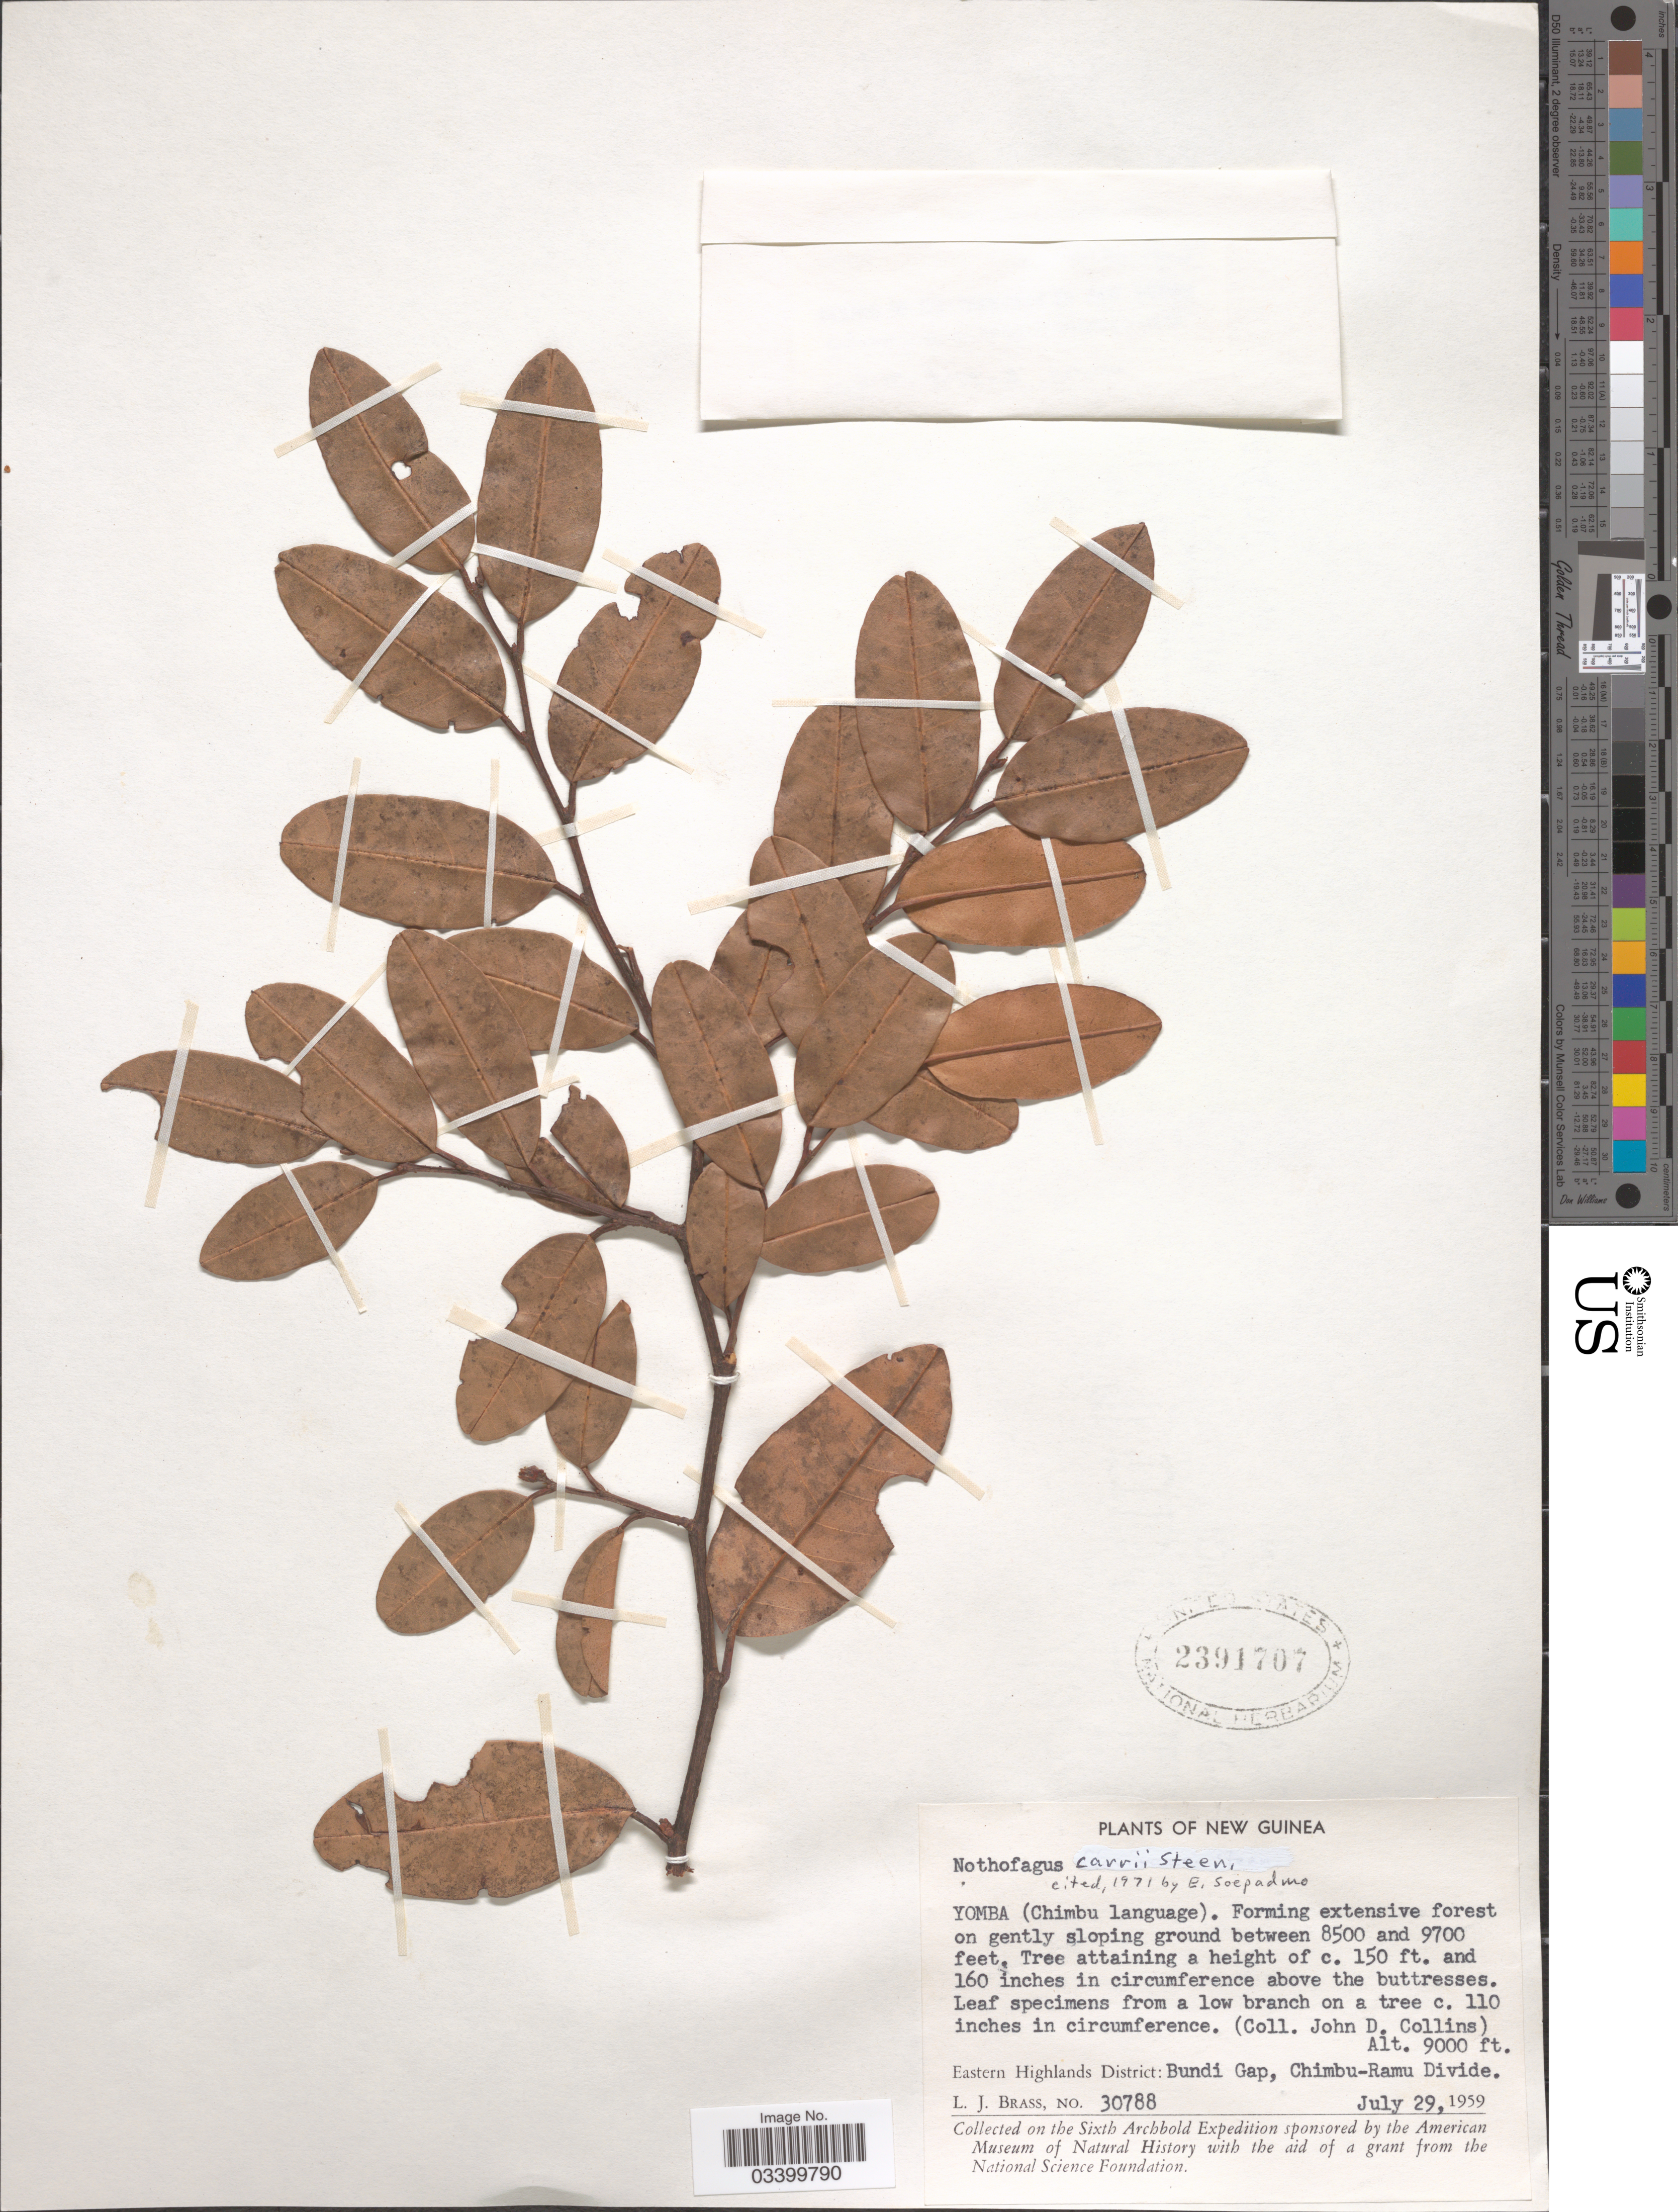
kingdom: Plantae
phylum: Tracheophyta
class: Magnoliopsida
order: Fagales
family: Nothofagaceae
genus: Nothofagus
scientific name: Nothofagus carrii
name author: Steenis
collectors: J. Collins & L. J. Brass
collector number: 30788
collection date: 1959-07-29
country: Papua New Guinea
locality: New Guinea. Eastern Highlands District: Bundi Gap, Chimbu-Ramu Divide.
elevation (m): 2743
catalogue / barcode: US 2391707